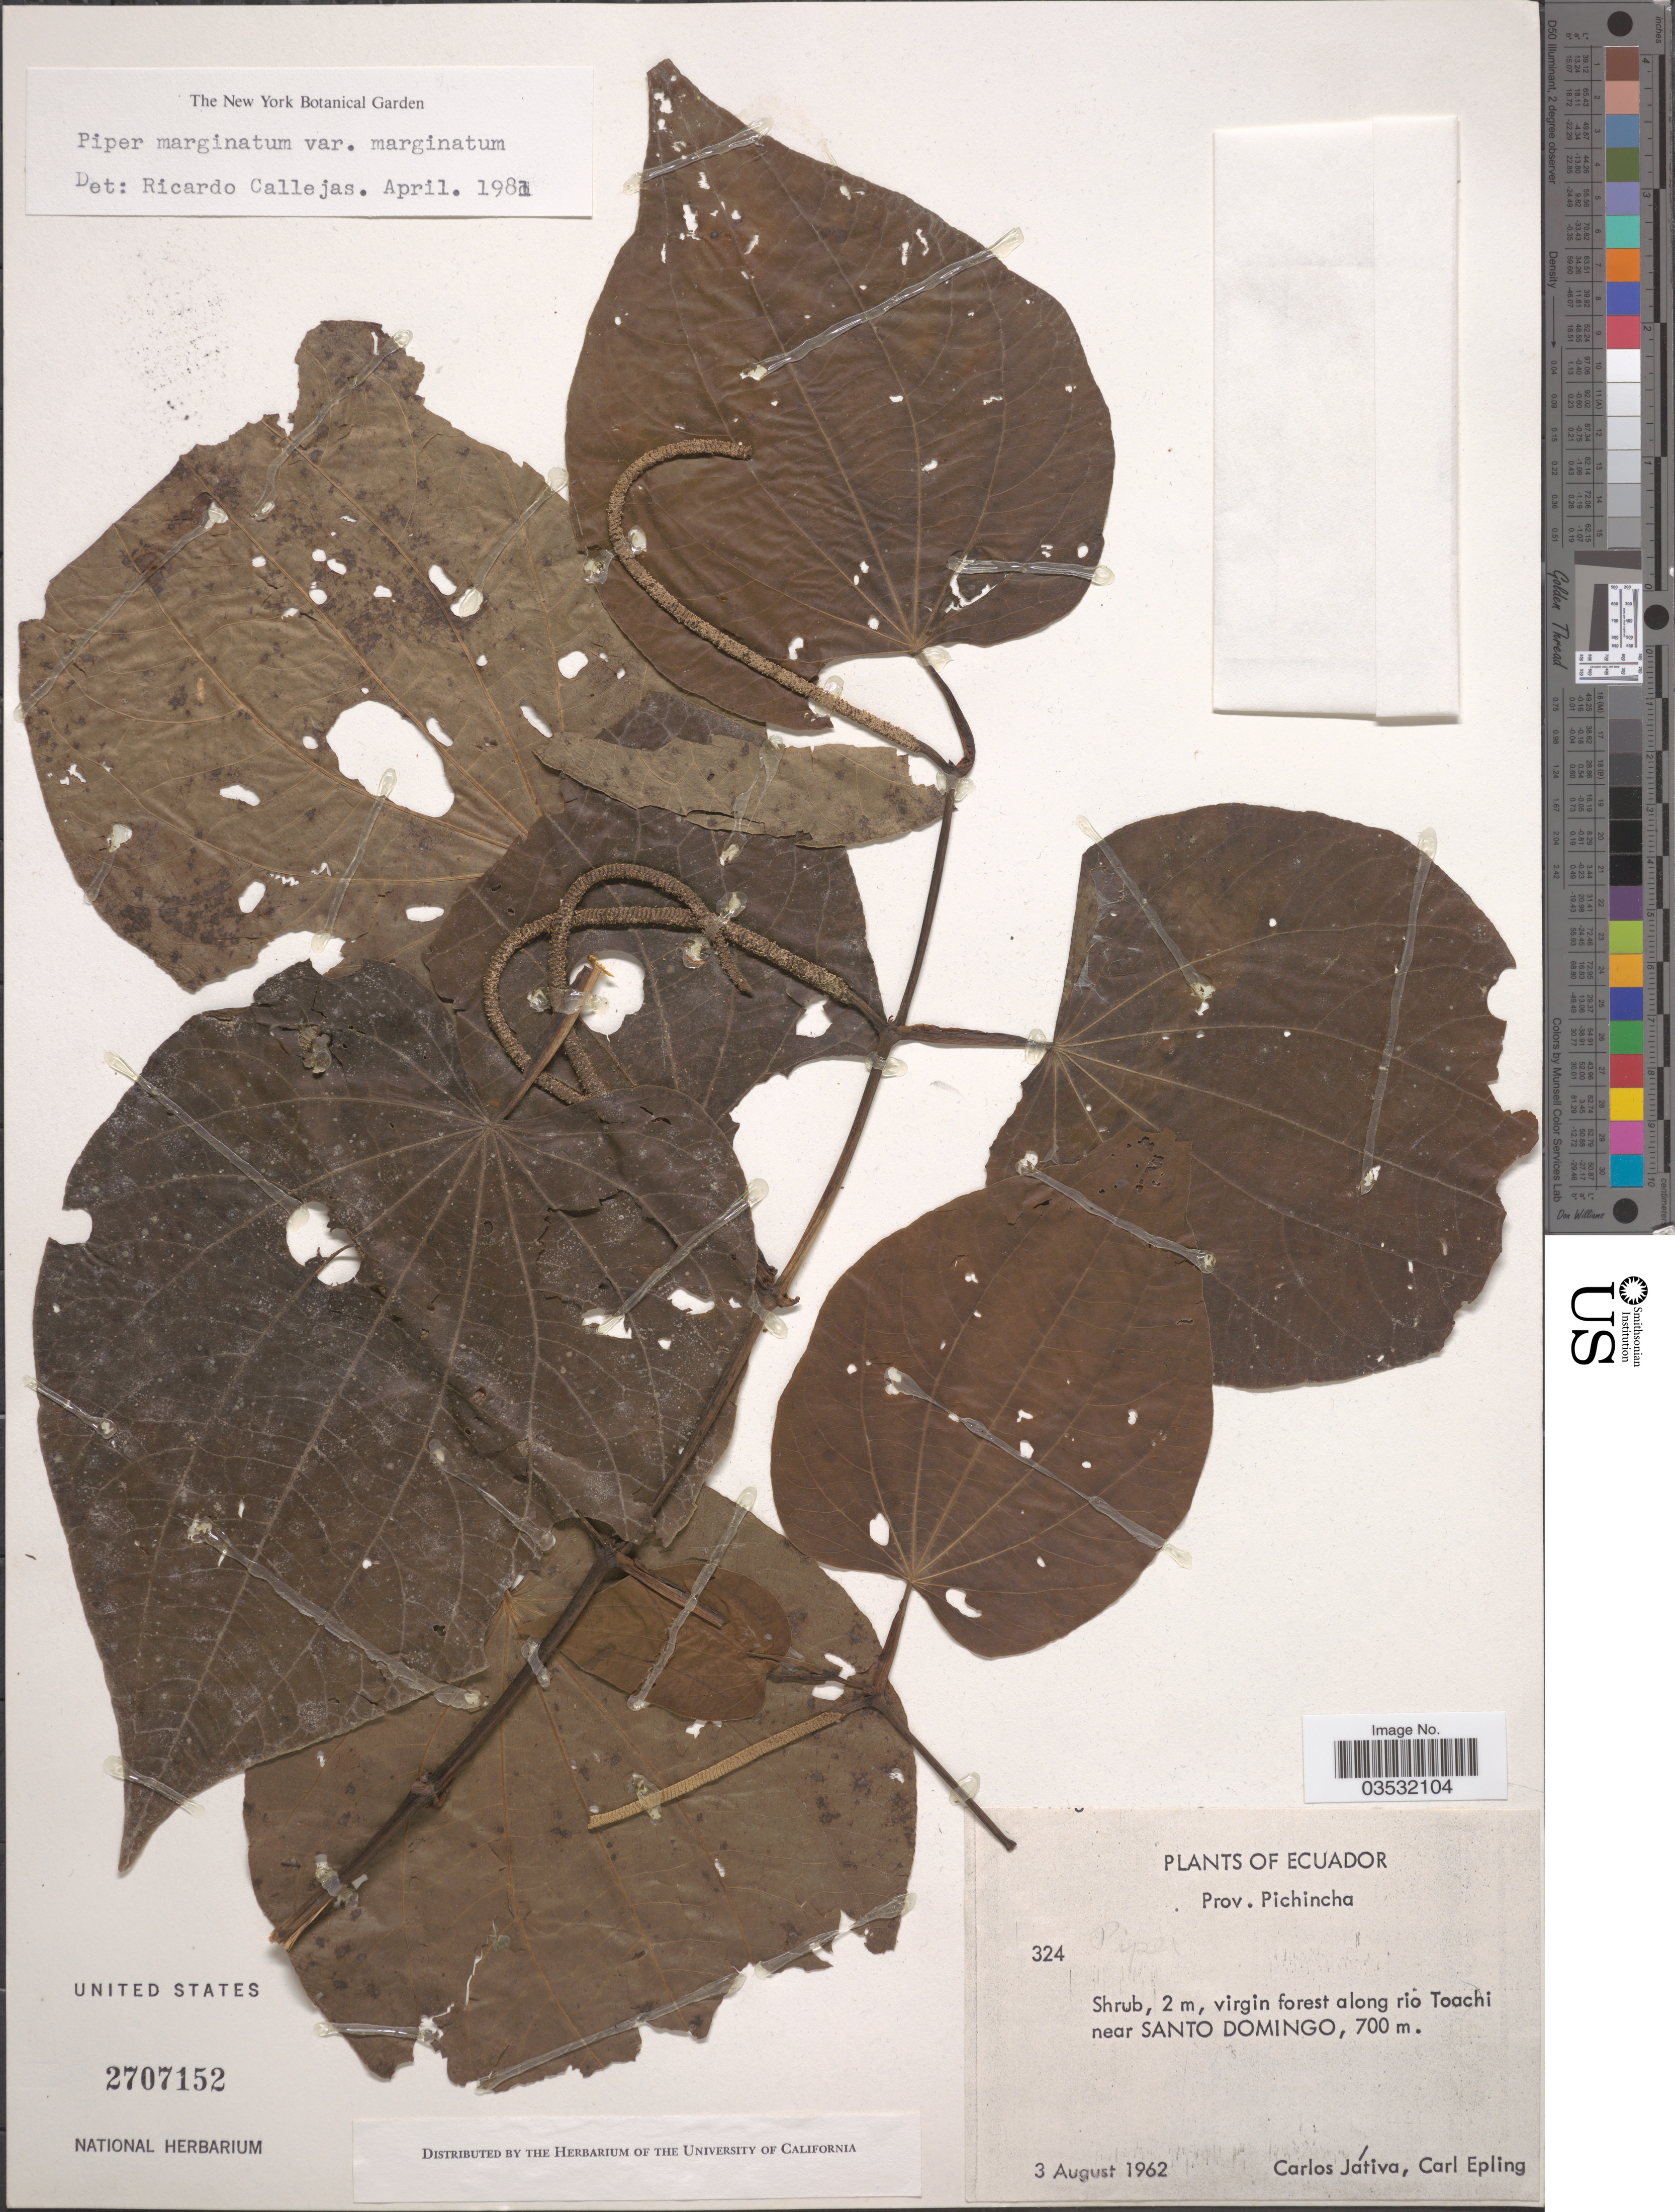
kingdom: Plantae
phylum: Tracheophyta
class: Magnoliopsida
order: Piperales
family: Piperaceae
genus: Piper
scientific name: Piper marginatum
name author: Jacq.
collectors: C. D. Játiva & C. C. Epling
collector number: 324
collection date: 1962-08-03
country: Ecuador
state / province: Pichincha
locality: Virgin forest along rio Toachi near Santo Domingo.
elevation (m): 700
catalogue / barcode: US 2707152